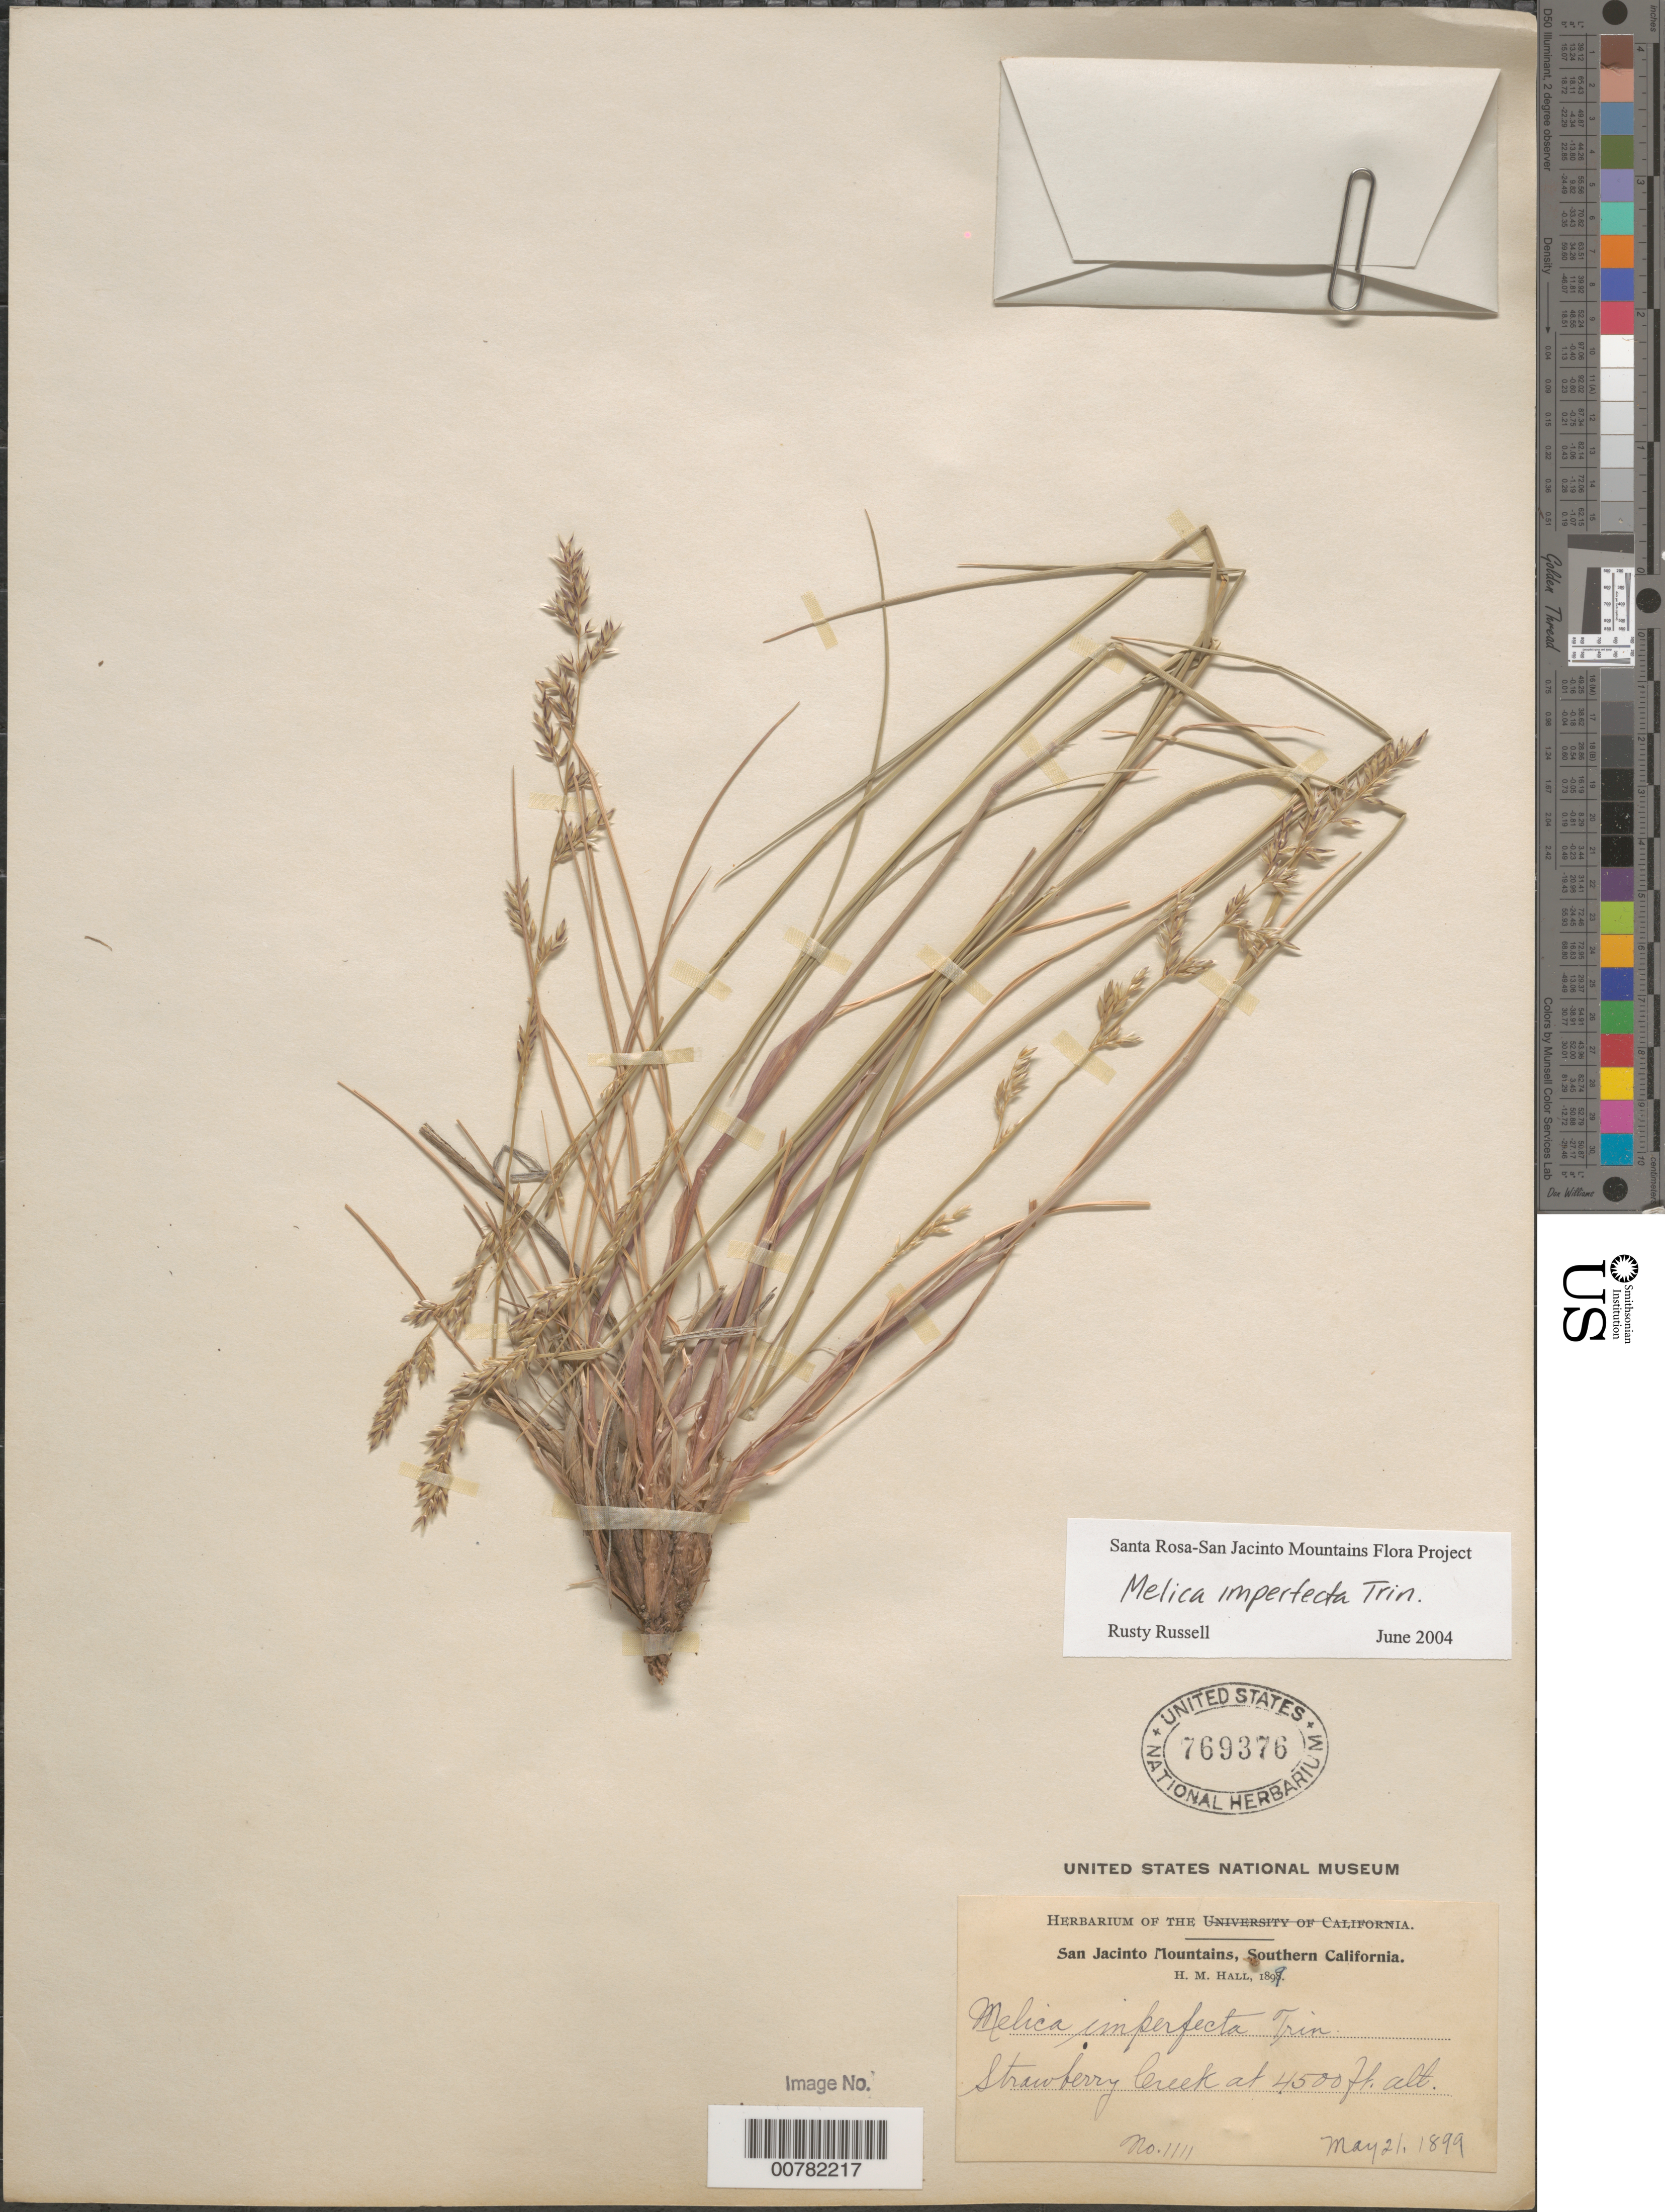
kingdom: Plantae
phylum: Tracheophyta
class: Liliopsida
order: Poales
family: Poaceae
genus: Melica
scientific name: Melica imperfecta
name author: Trin.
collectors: H. M. Hall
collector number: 1111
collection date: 1899-05-21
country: United States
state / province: California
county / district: Riverside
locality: San Jacinto Mountains, Southern California. Strawberry Creek.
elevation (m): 1372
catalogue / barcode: US 769376